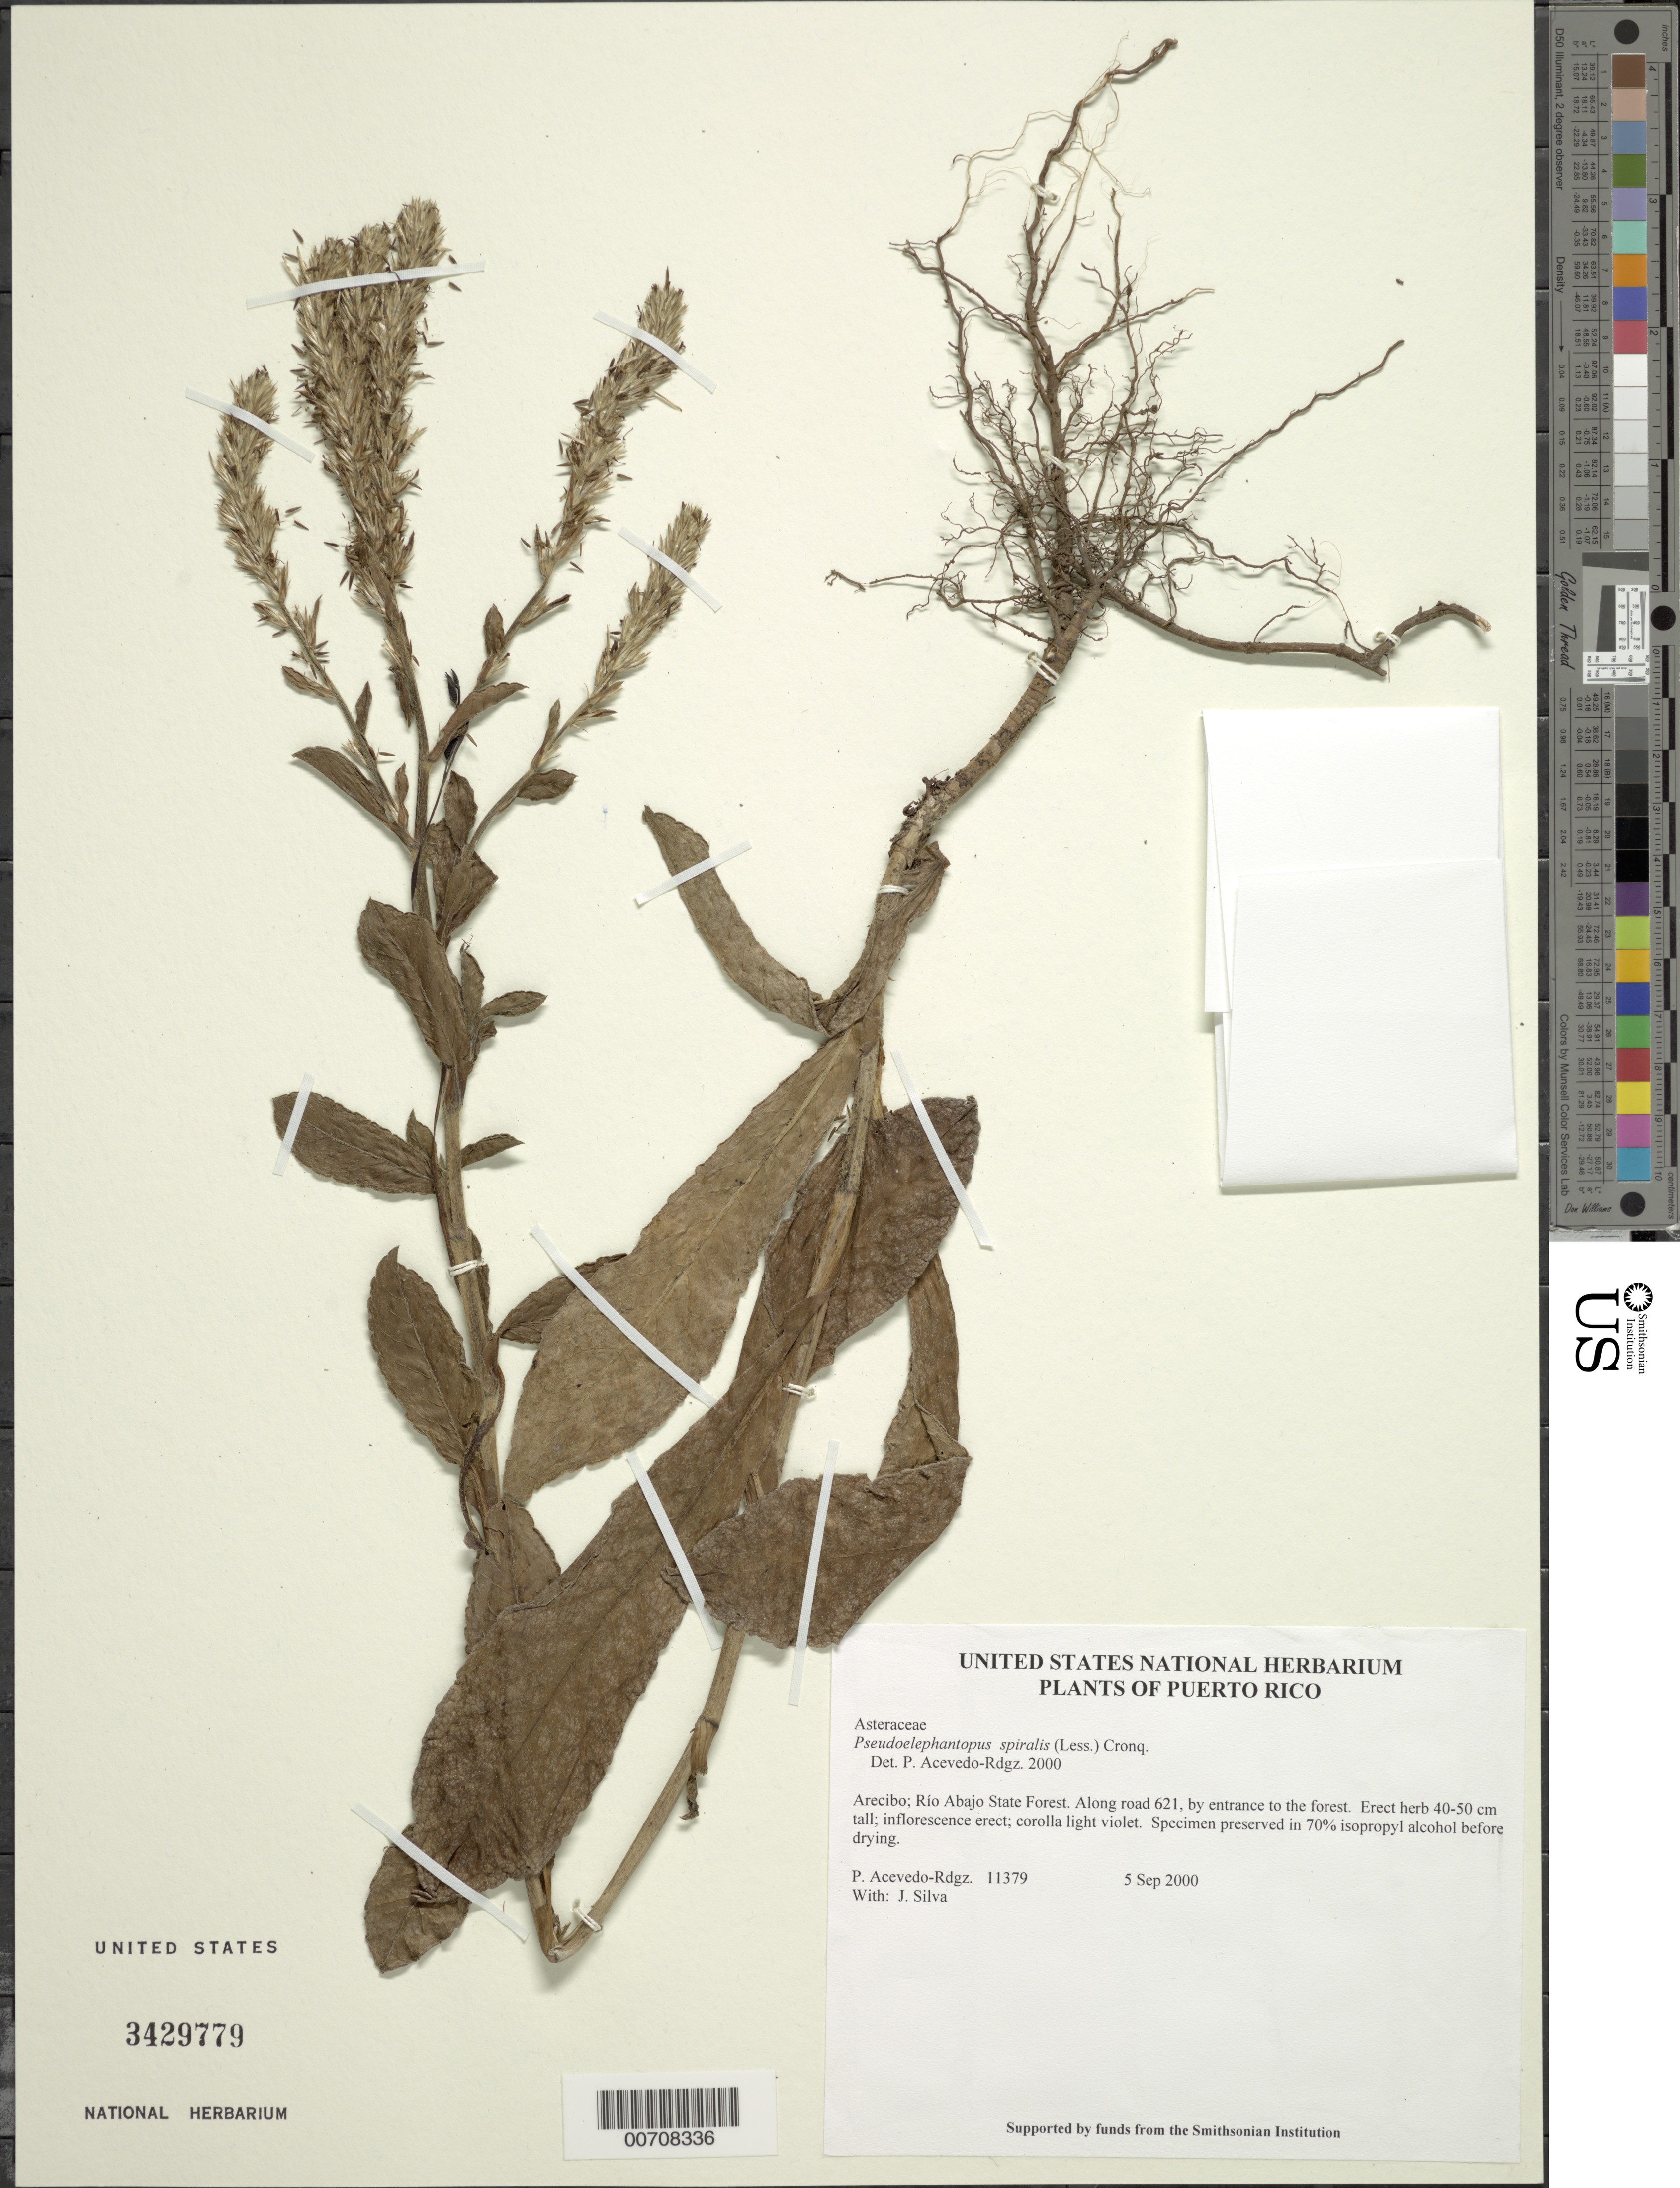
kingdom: Plantae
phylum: Tracheophyta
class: Magnoliopsida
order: Asterales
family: Asteraceae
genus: Pseudelephantopus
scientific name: Pseudelephantopus spiralis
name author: (Less.) Cronquist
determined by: Acevedo-Rodríguez, P., (BOT), Smithsonian Institution - National Museum of Natural History (UNITED STATES)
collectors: P. Acevedo-Rodr. & J. Silva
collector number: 11379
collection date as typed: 05 Sep 2000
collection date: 2000-09-05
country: Puerto Rico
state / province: Arecibo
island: Puerto Rico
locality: Arecibo; Río Abajo State Forest. Along road 621, by entrance to the forest.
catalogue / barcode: US 3429779